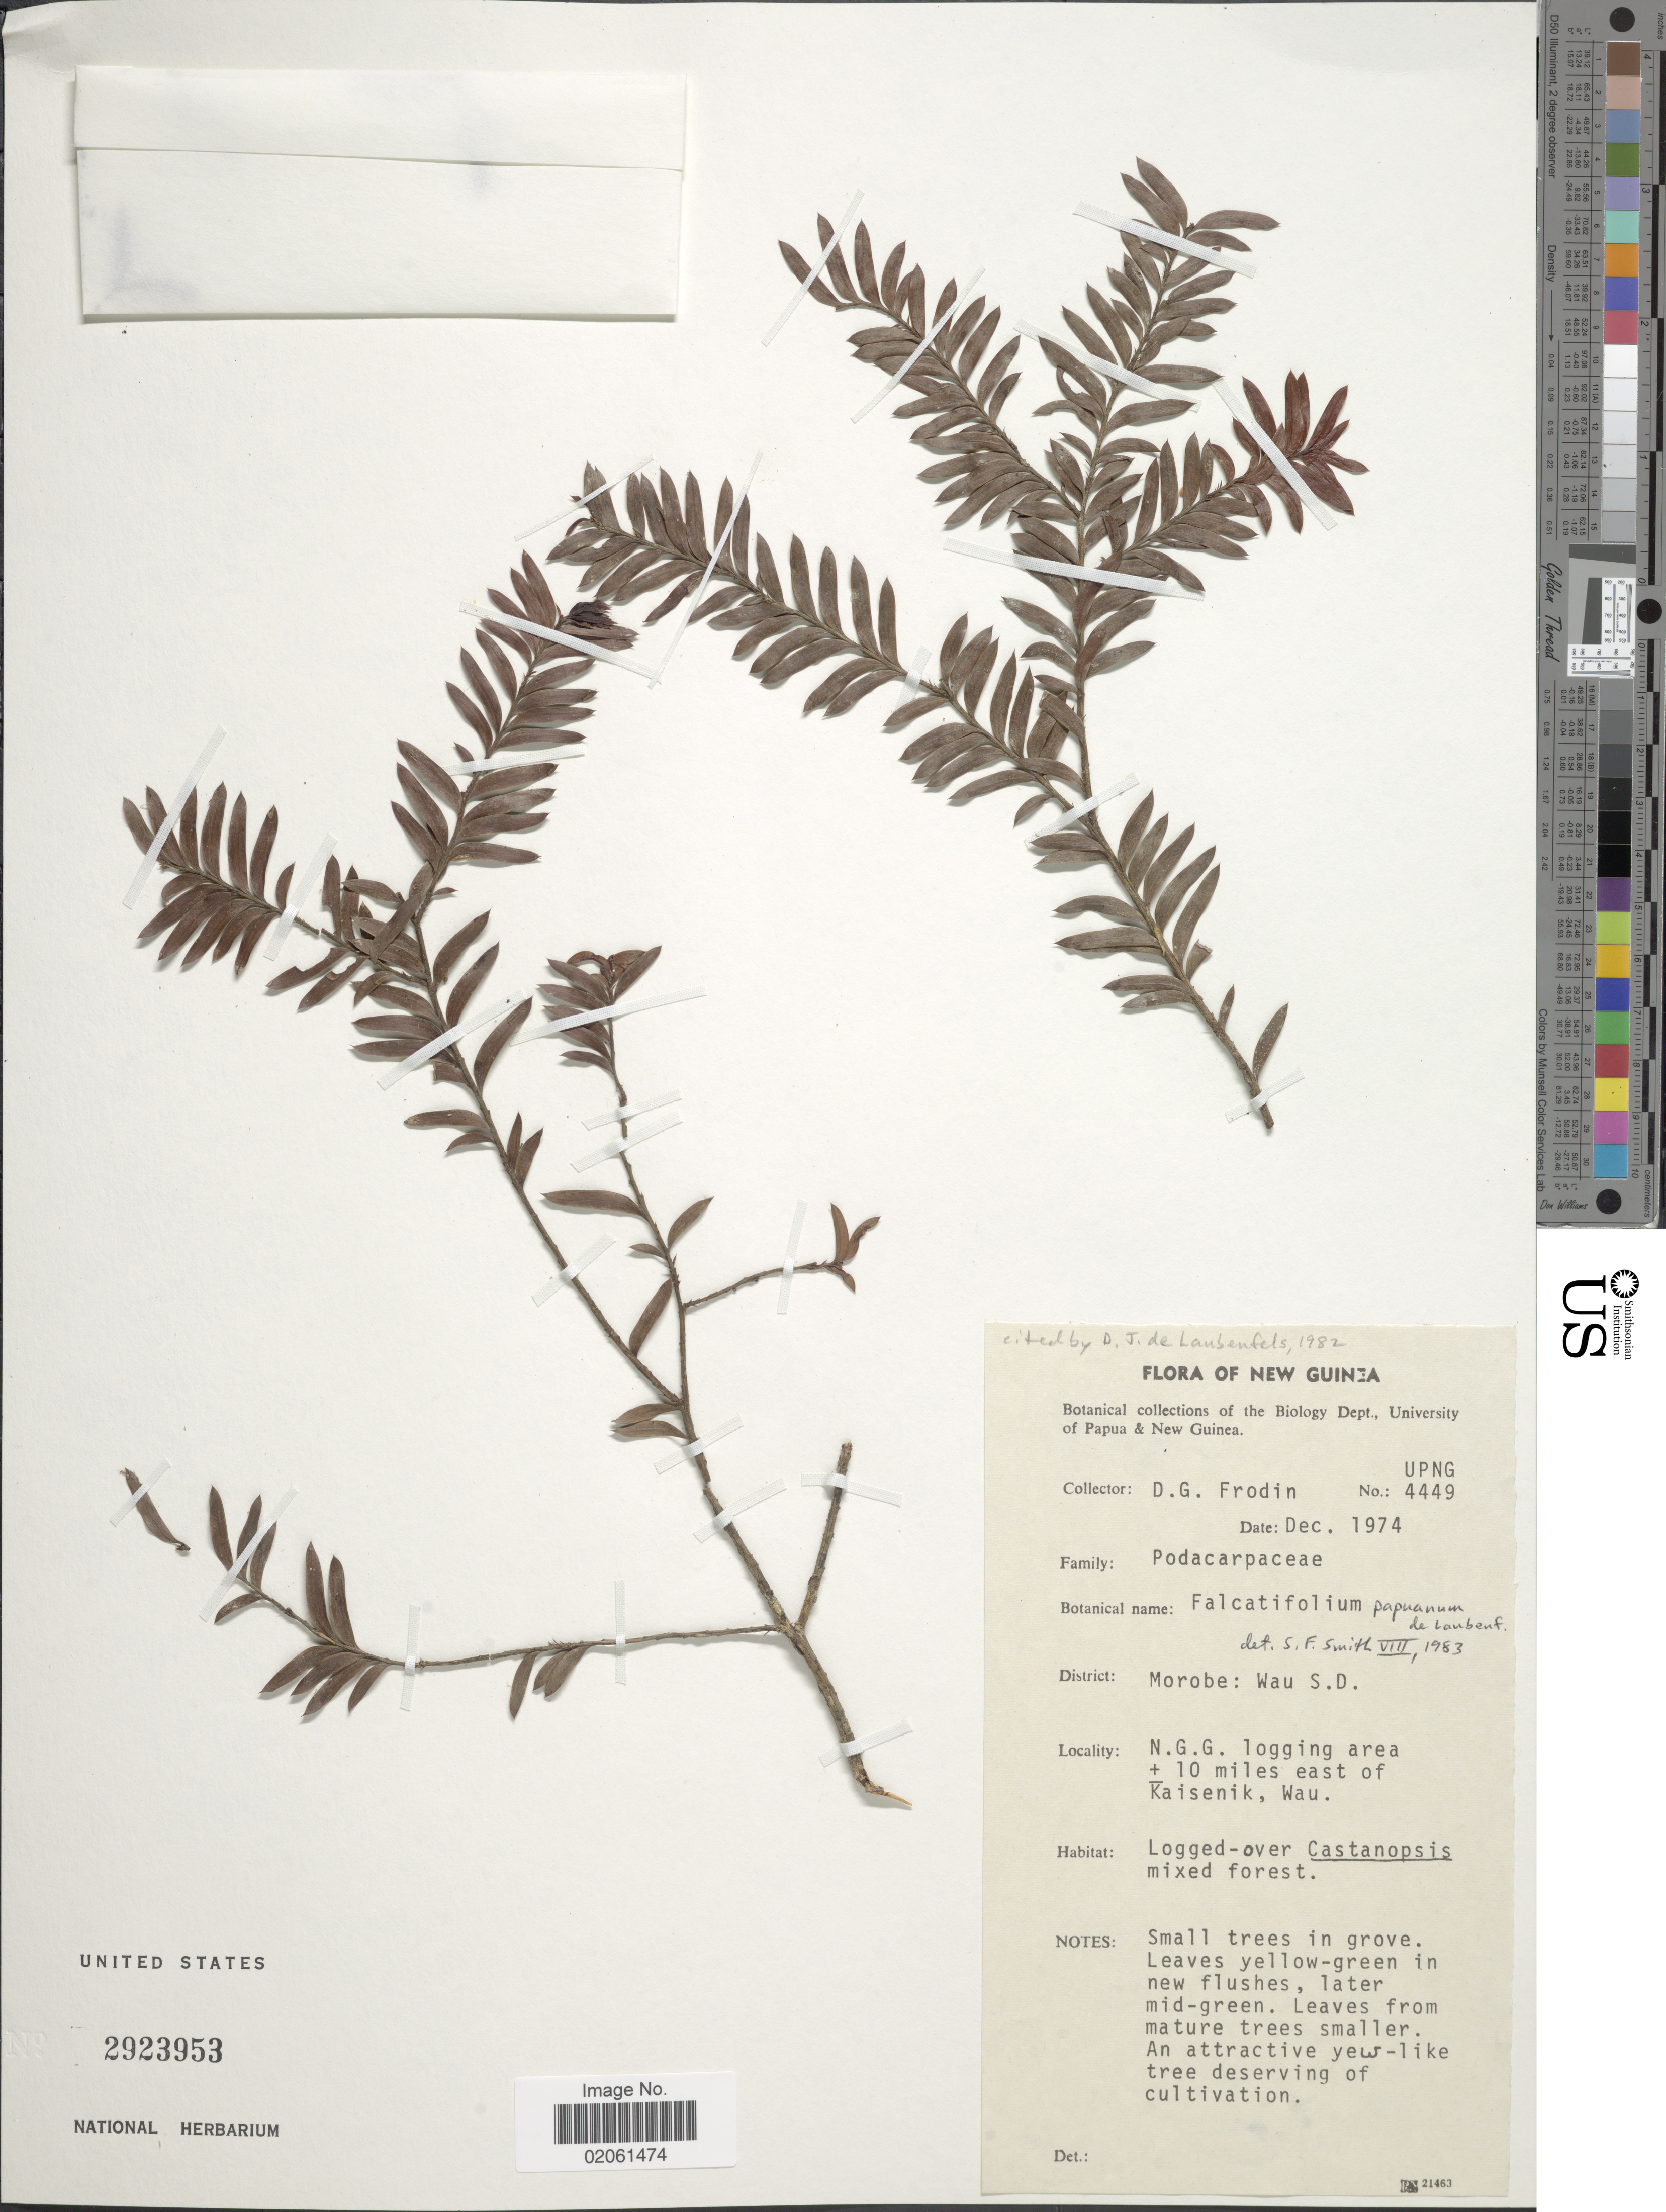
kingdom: Plantae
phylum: Tracheophyta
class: Pinopsida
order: Pinales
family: Podocarpaceae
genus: Falcatifolium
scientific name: Falcatifolium papuanum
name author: de Laub.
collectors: D. G. Frodin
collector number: UPNG4449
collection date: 1974-12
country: Papua New Guinea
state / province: Morobe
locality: New Guinea. Wau S.D. N.G.G. logging area ± 10 miles east of Kaisenik, Wau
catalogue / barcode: US 2923953